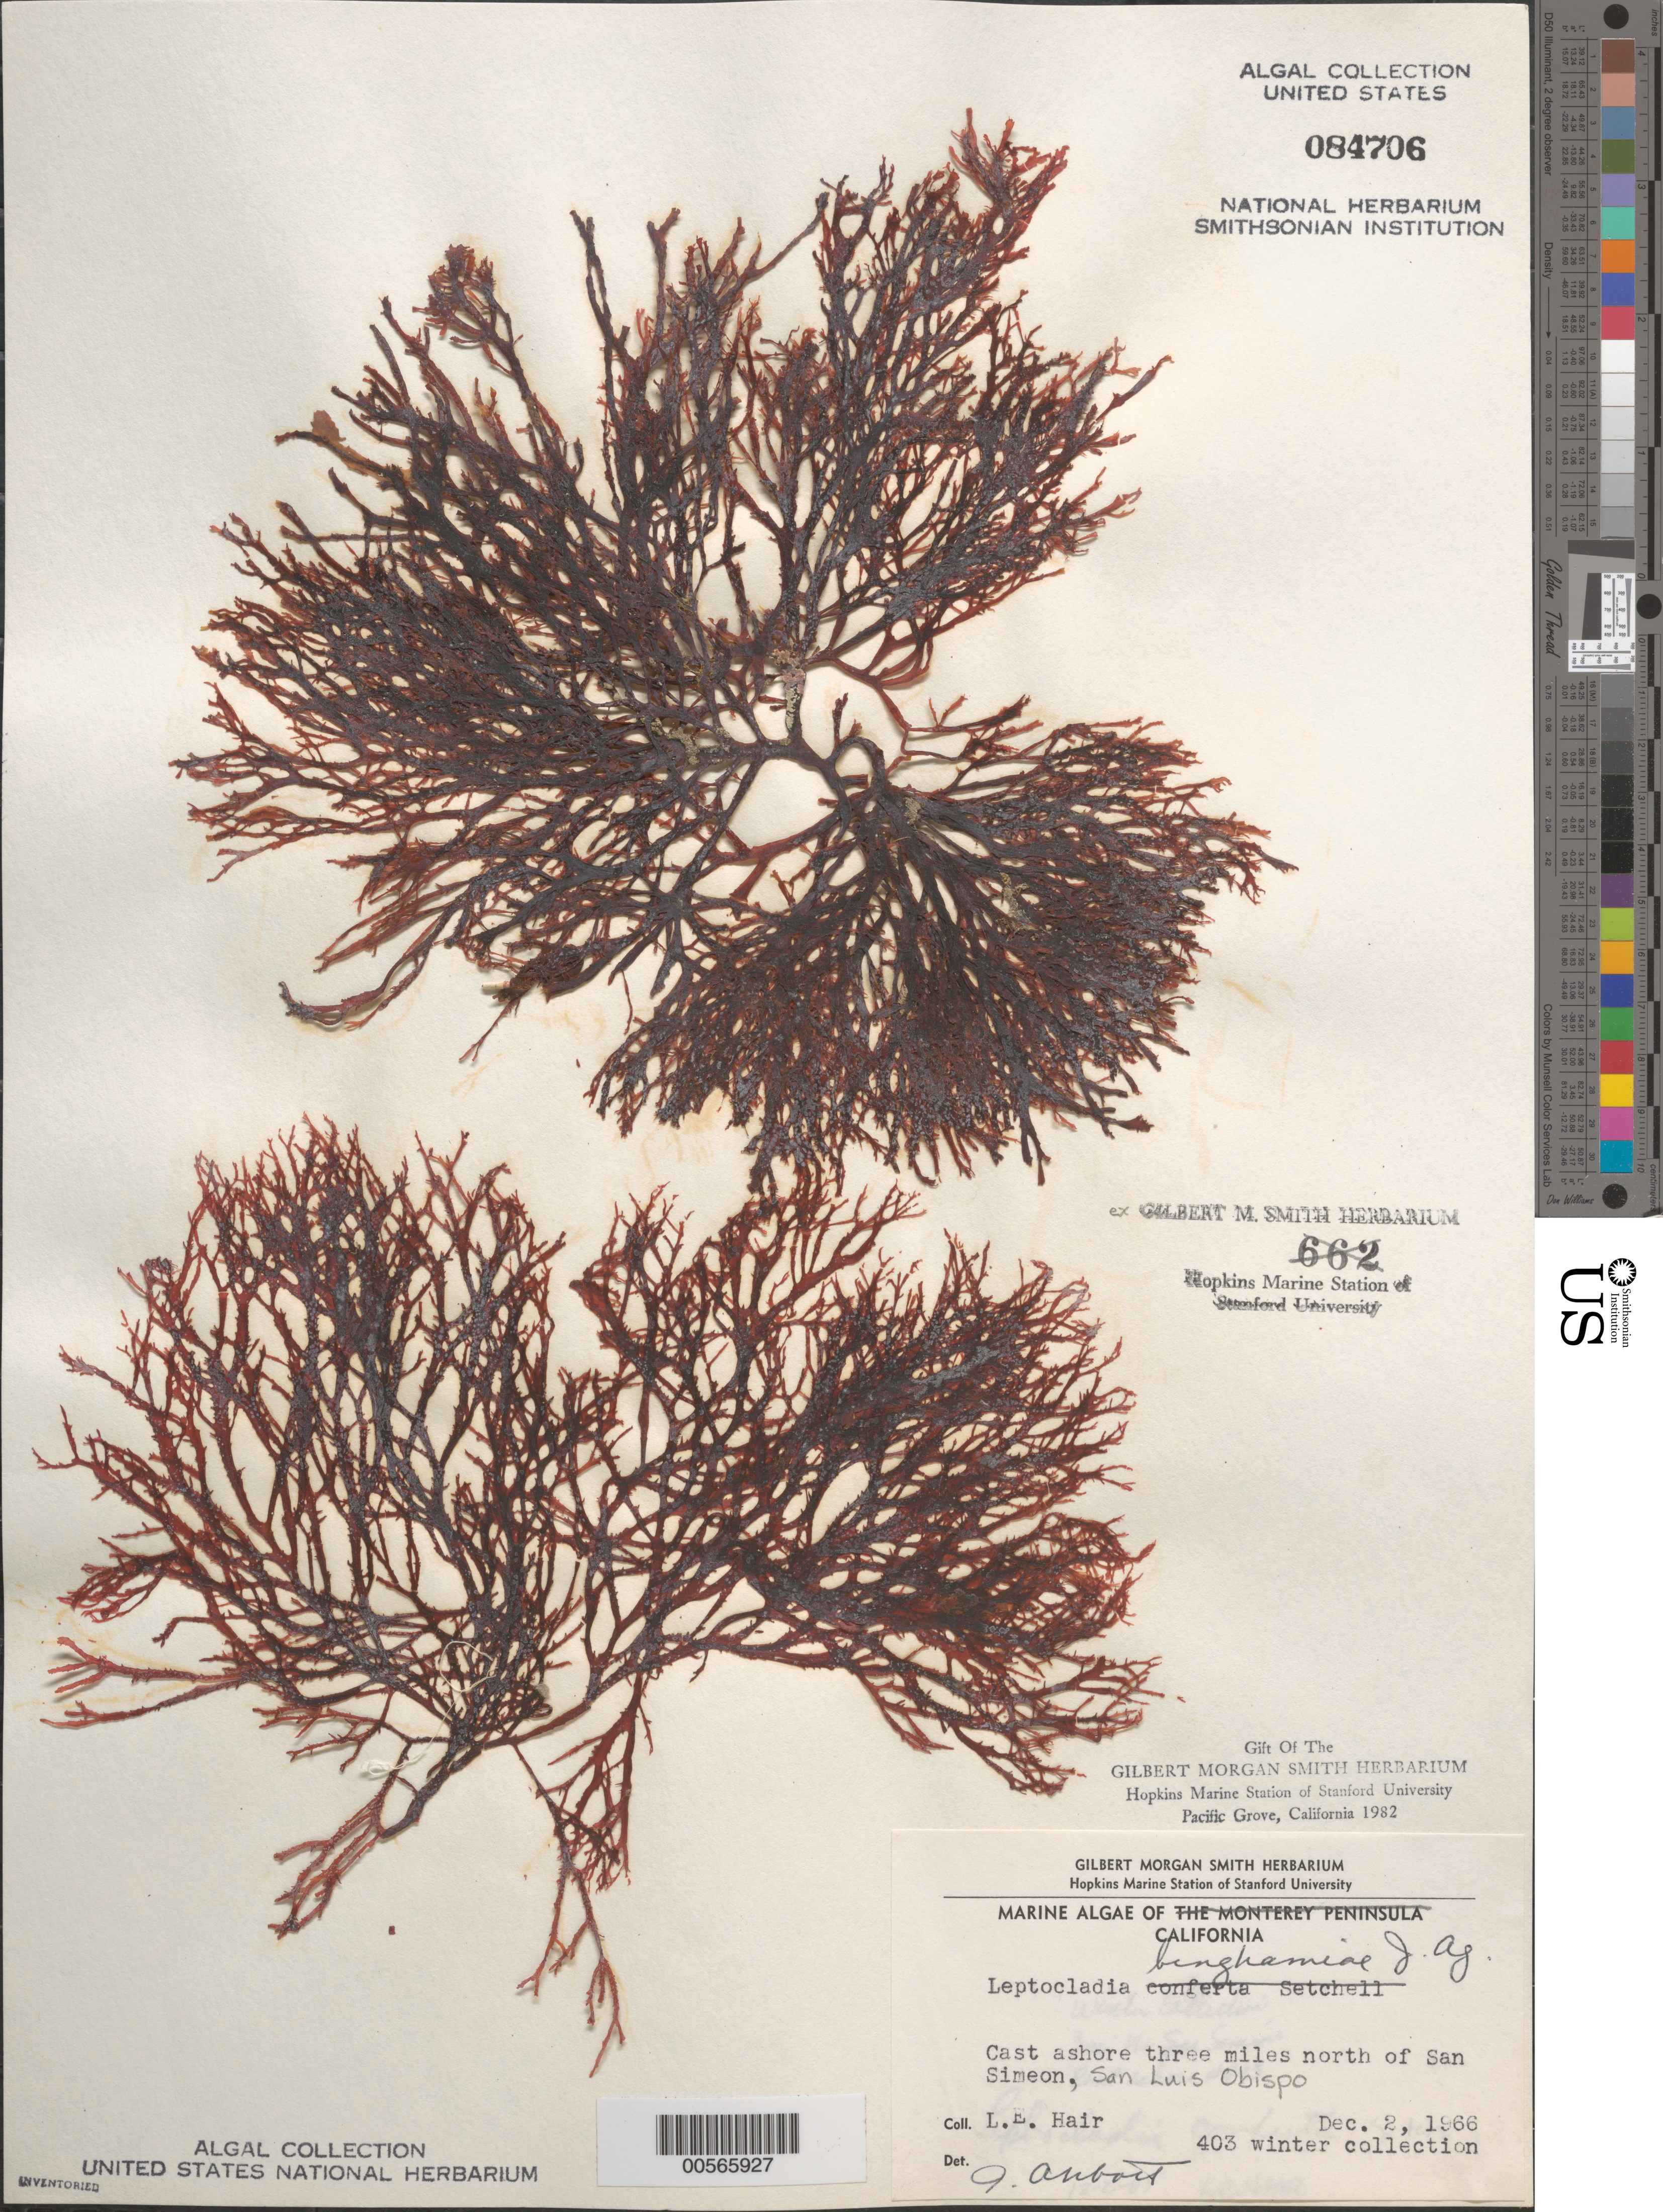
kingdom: Plantae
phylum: Rhodophyta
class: Florideophyceae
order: Gigartinales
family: Dumontiaceae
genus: Leptocladia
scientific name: Leptocladia binghamiae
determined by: Abbott, Isabella A.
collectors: L. Hair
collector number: Leh 403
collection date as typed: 02 Dec 1966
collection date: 1966-12-02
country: United States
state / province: California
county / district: San Luis Obispo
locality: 3 miles north of San Simeon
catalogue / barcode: US 84706